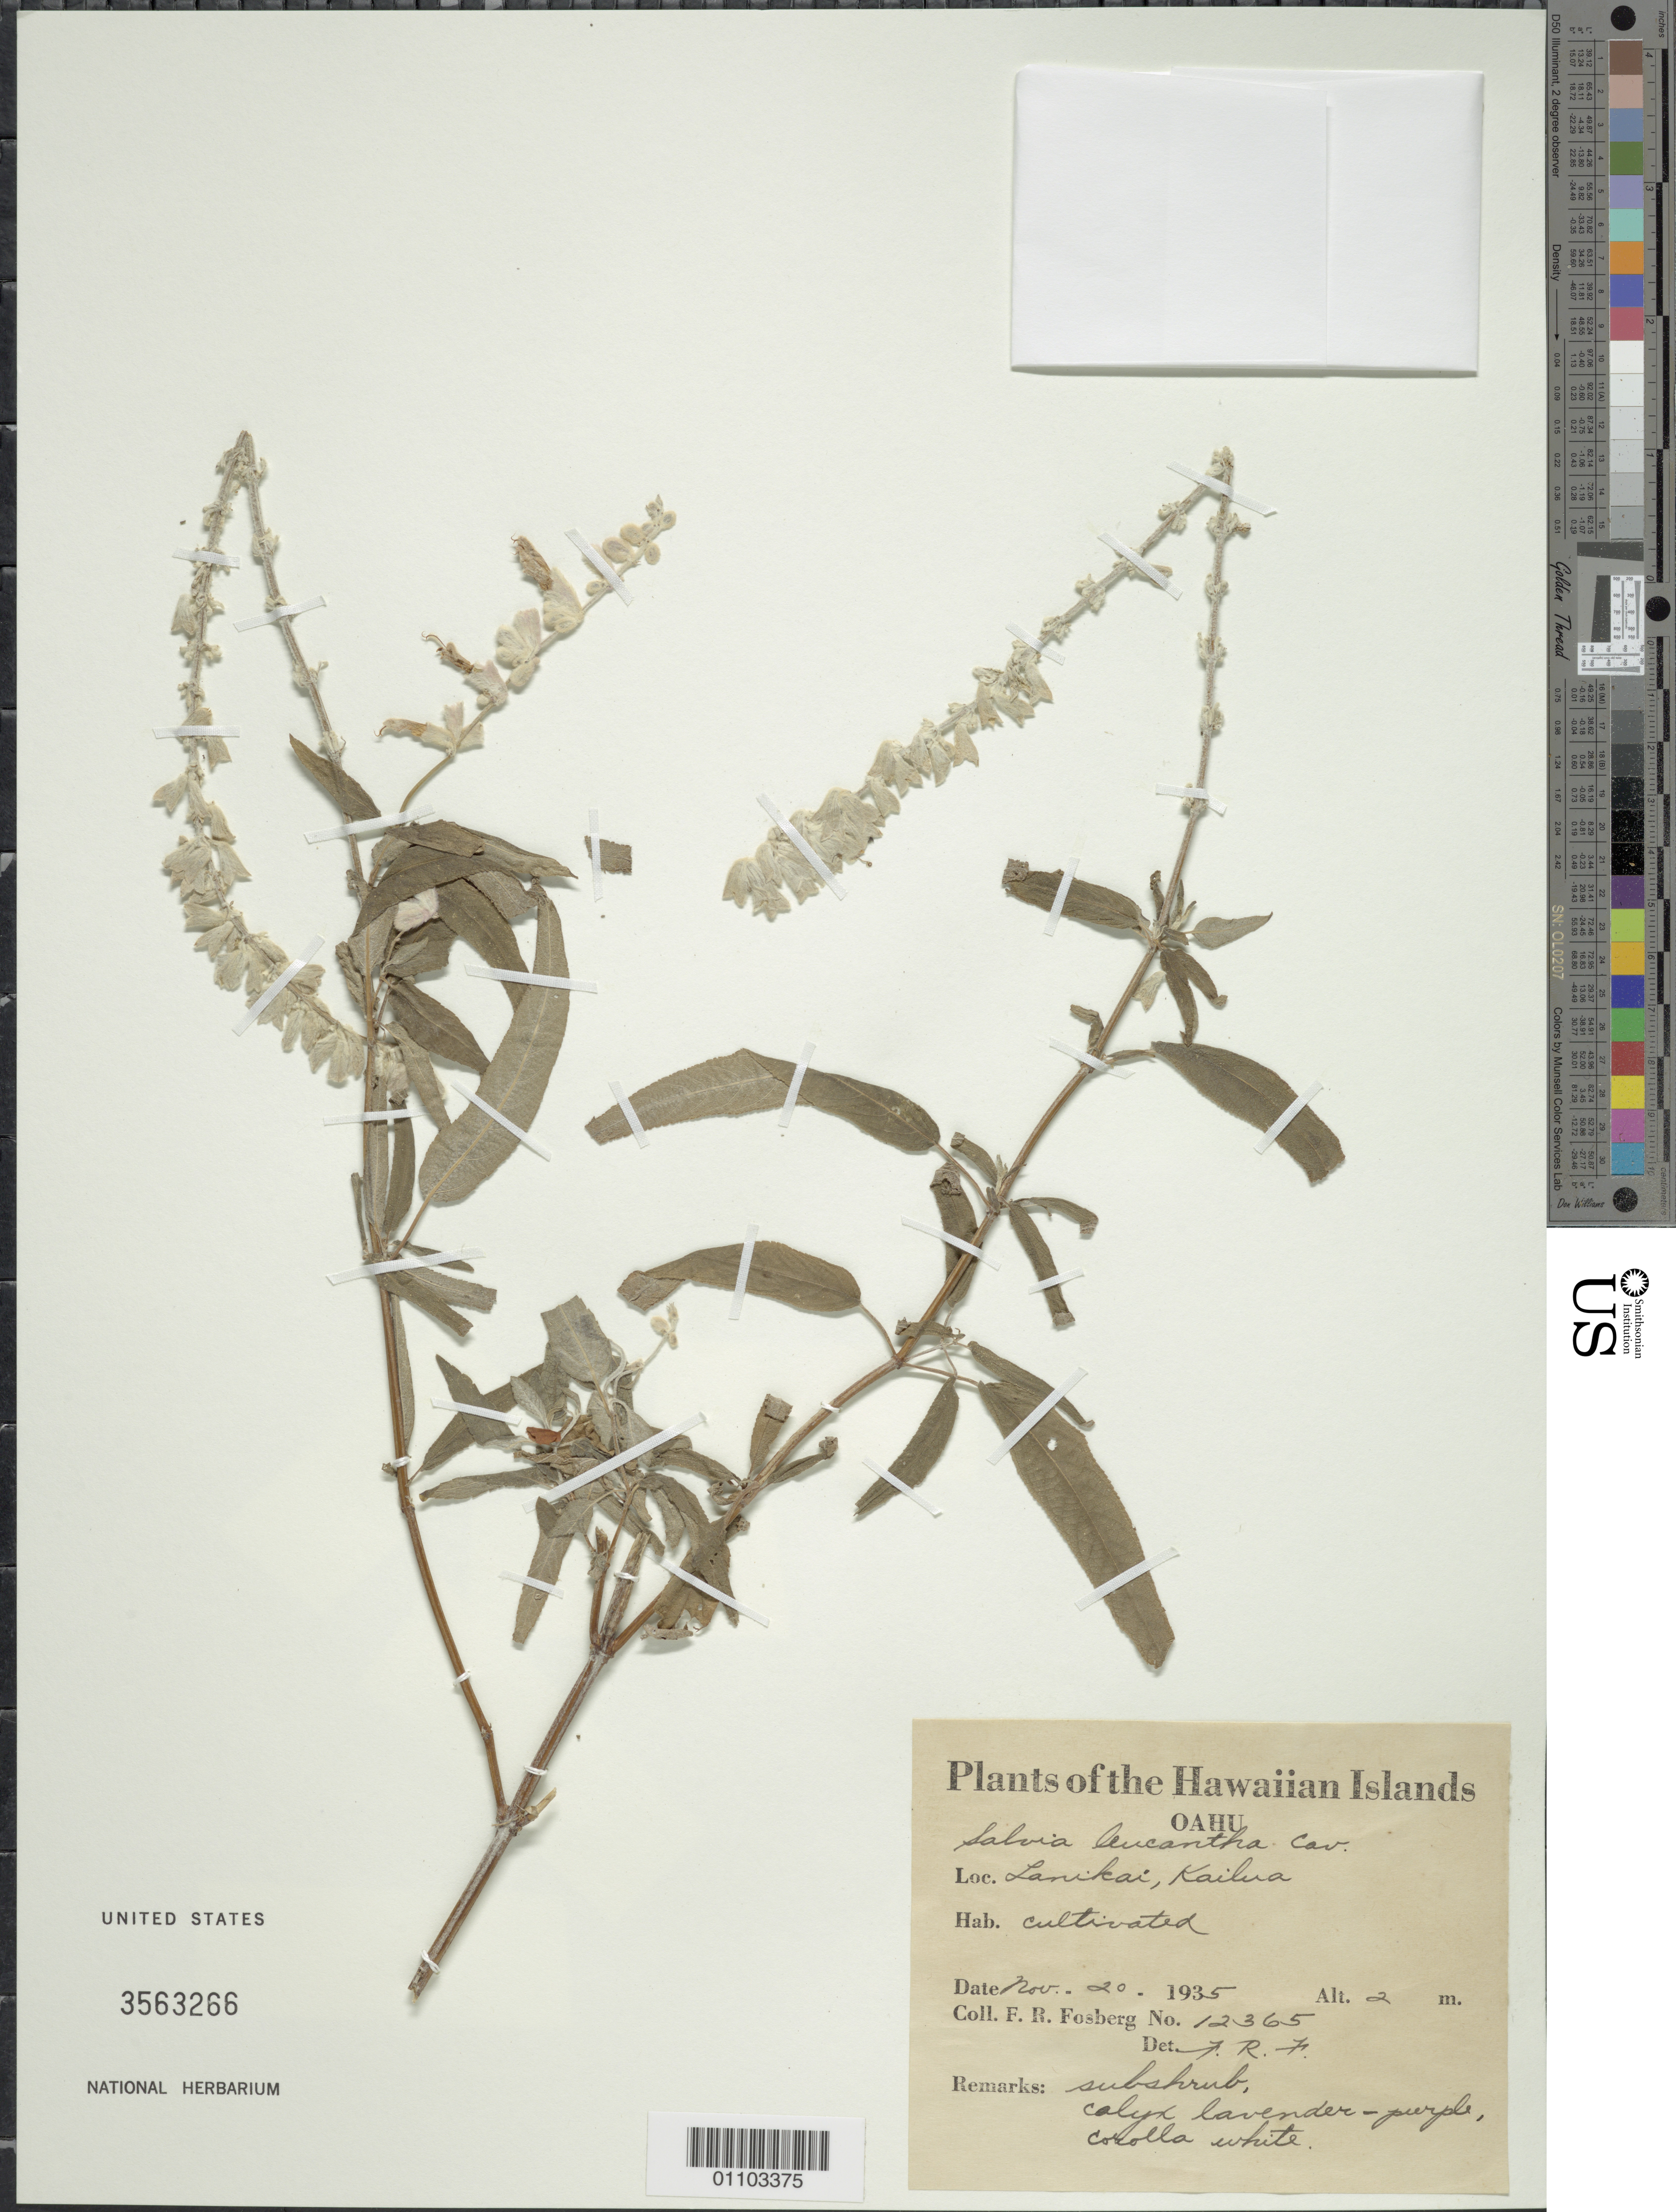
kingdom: Plantae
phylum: Tracheophyta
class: Magnoliopsida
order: Lamiales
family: Lamiaceae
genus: Salvia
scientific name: Salvia leucantha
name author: Cav.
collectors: F. R. Fosberg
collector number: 12365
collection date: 1935-11-20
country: United States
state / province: Hawaii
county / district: Honolulu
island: Oahu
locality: Lanikai, Kailua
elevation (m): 2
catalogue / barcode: US 3563266